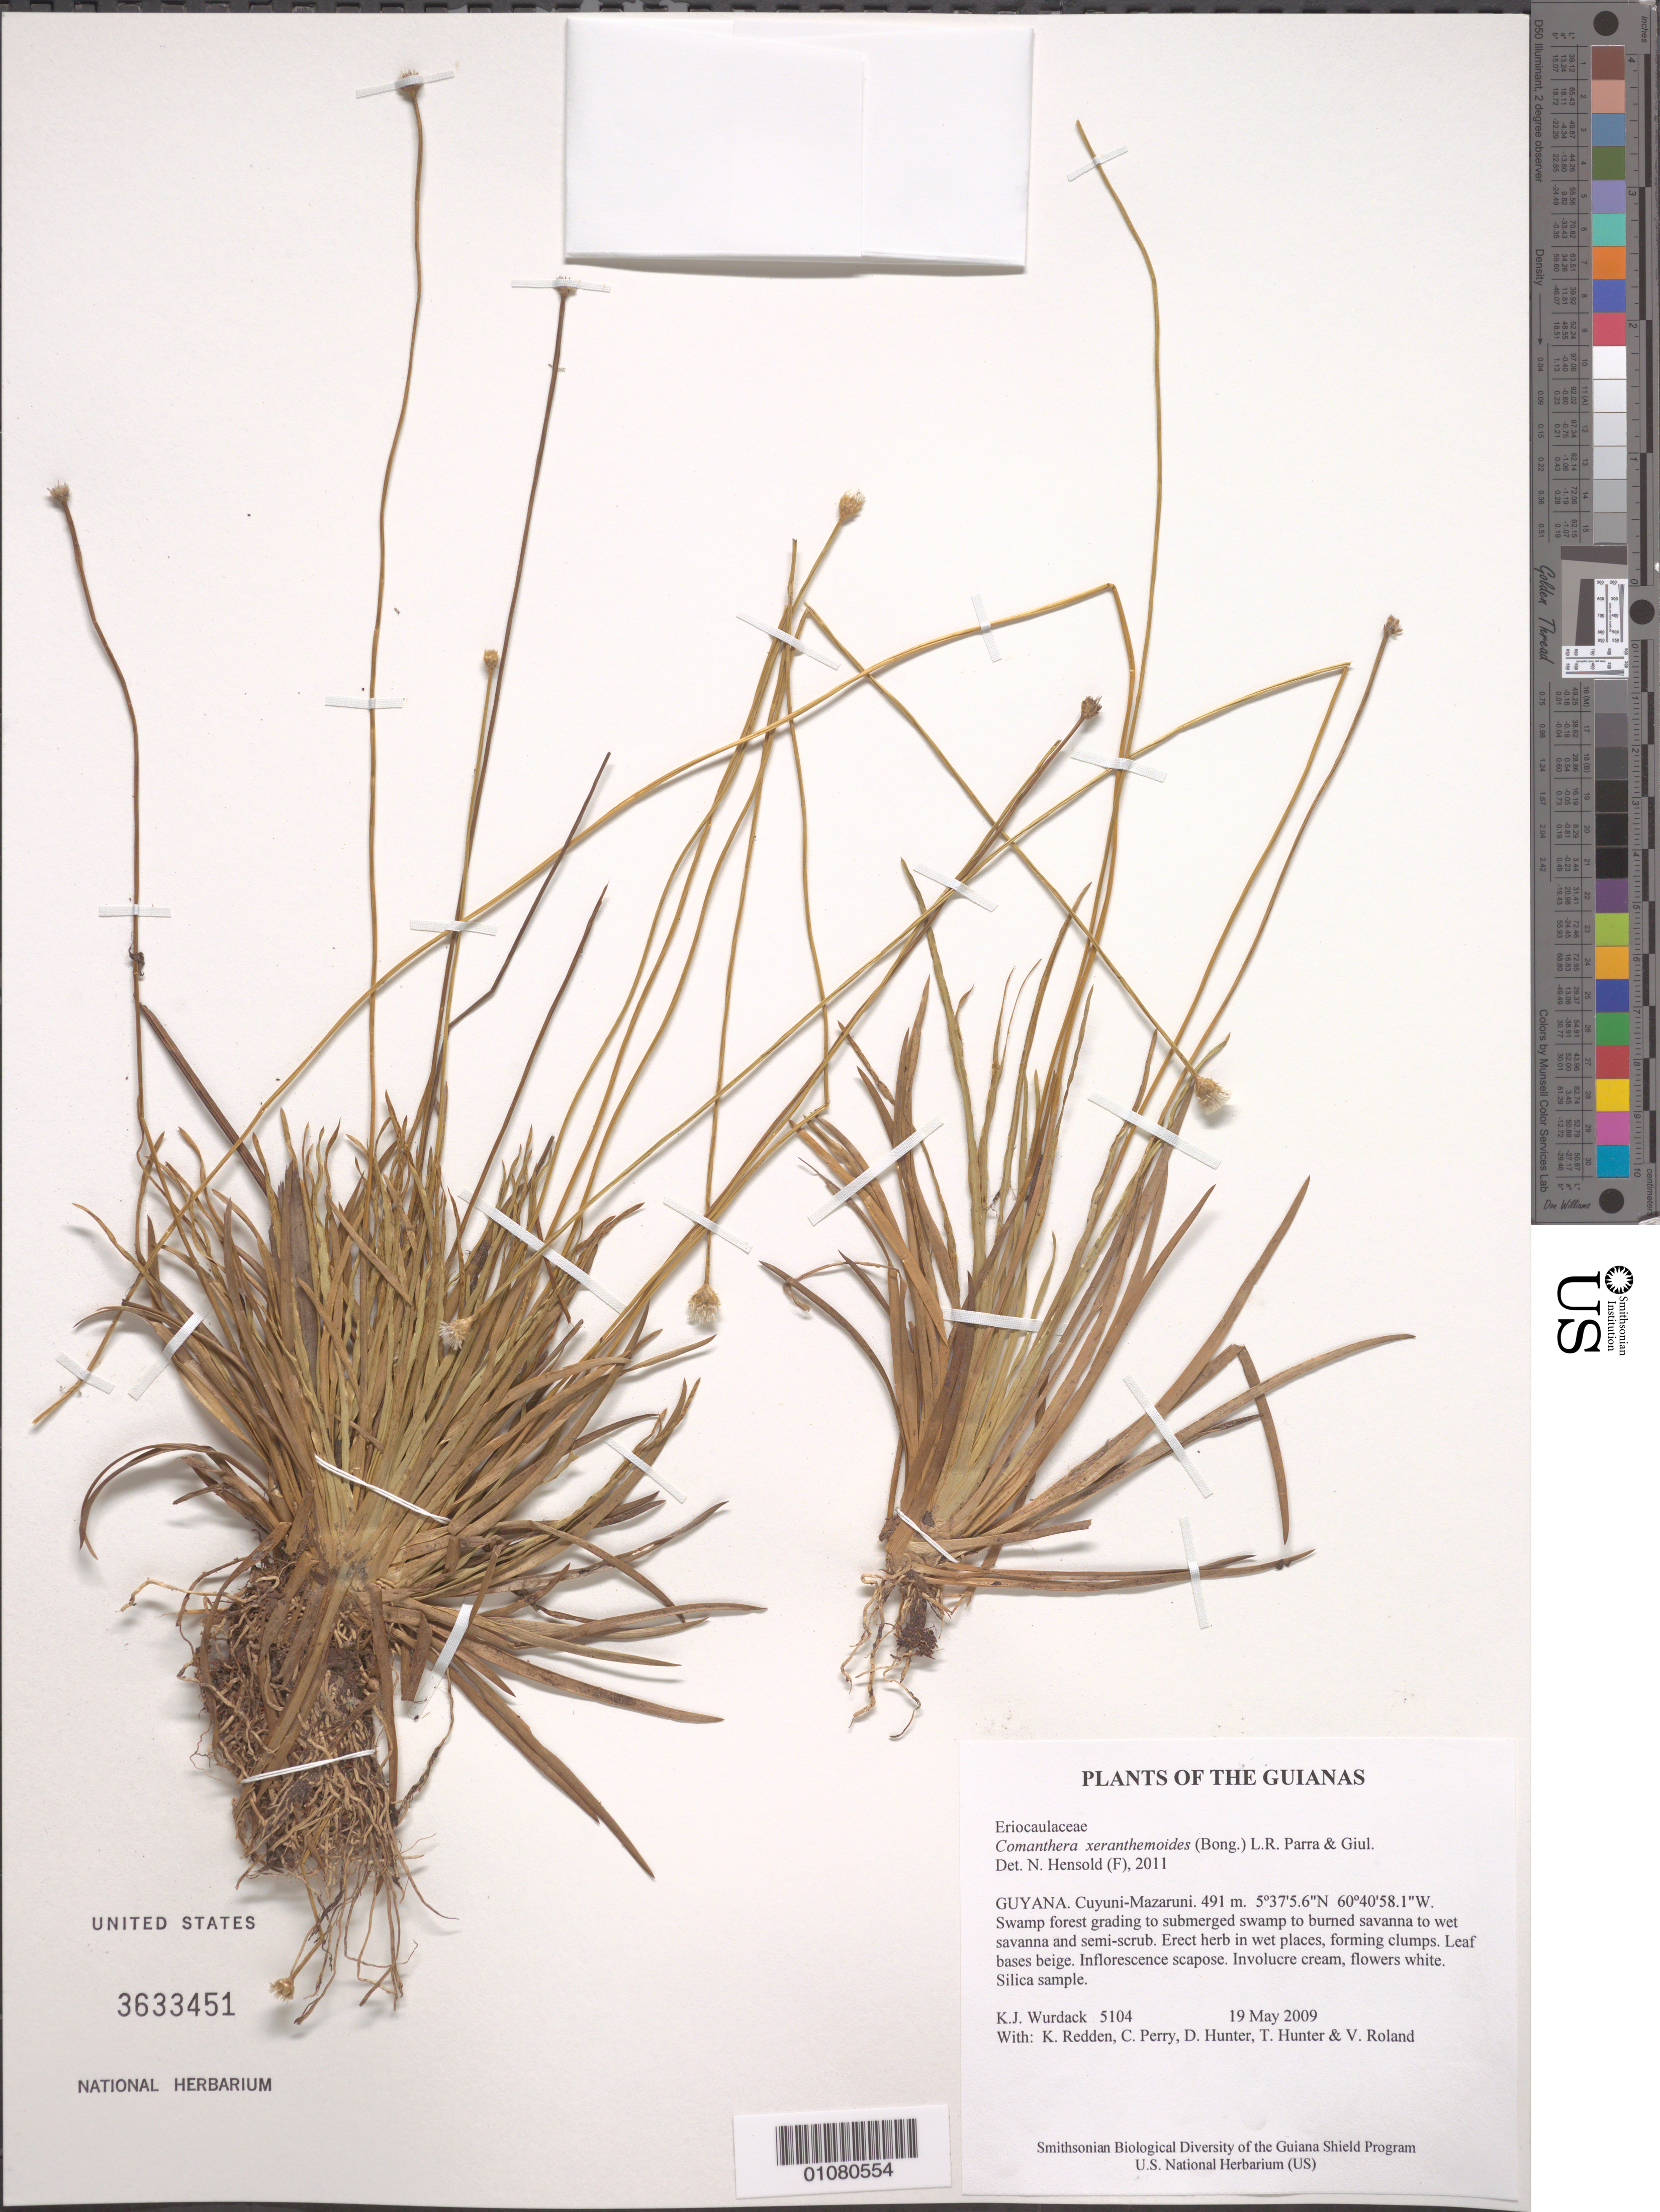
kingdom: Plantae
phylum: Tracheophyta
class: Liliopsida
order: Poales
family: Eriocaulaceae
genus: Comanthera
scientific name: Comanthera xeranthemoides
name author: (Bong.) L.R. Parra & Giul.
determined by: Hensold, N.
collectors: K. Wurdack, K. M. Redden, C. Perry, D. Hunter, T. Hunter & V. Roland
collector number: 5104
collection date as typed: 19 May 2009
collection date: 2009-05-19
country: Guyana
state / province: Cuyuni-Mazaruni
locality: Kato River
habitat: Swamp forest grading to submerged swamp to burned savanna to wet savanna and semi-scrub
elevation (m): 491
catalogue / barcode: US 3633451